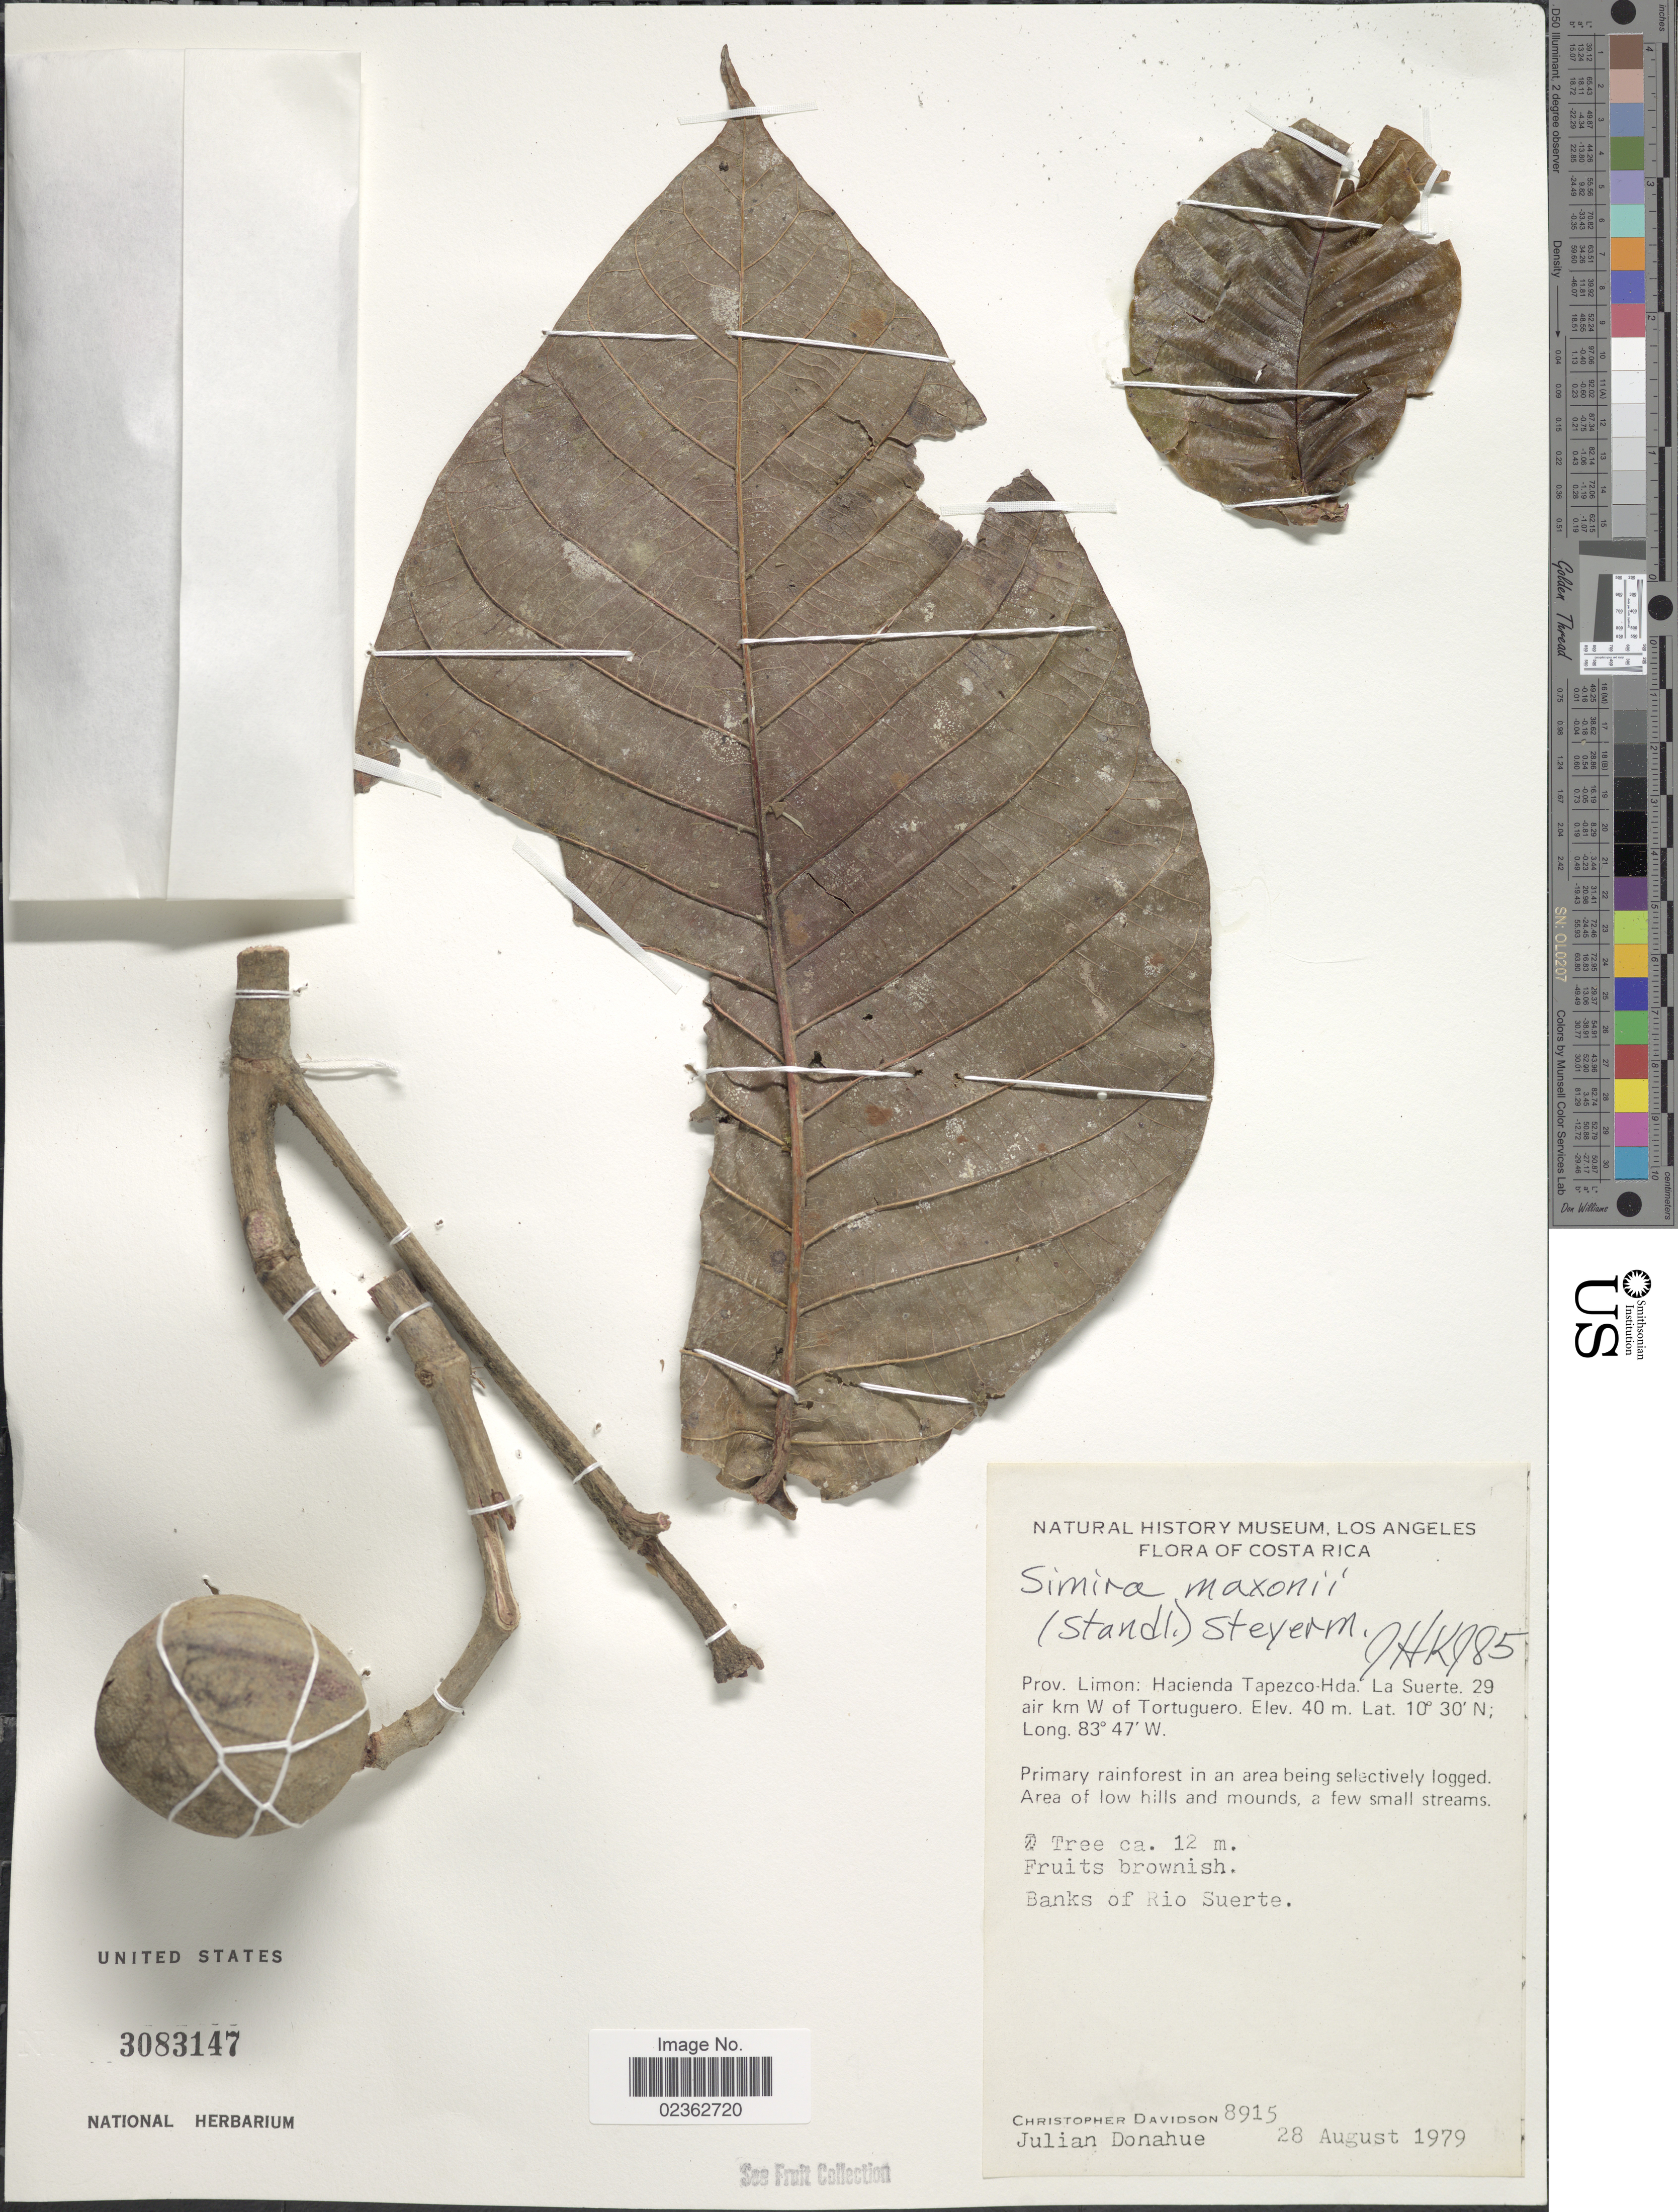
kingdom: Plantae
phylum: Tracheophyta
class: Magnoliopsida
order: Gentianales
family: Rubiaceae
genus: Simira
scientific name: Simira maxonii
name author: (Standl.) Steyerm.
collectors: C. Davidson & J. Donahue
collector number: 8915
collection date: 1979-08-28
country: Costa Rica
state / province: Limón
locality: Hacienda Tapezco-Hda., La Suerte. 29 air km W of Tortugero, primary rainforest in an area being selectively logged, area of low hills and mounds, banks of Rio Suerto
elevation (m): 40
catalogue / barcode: US 3083147